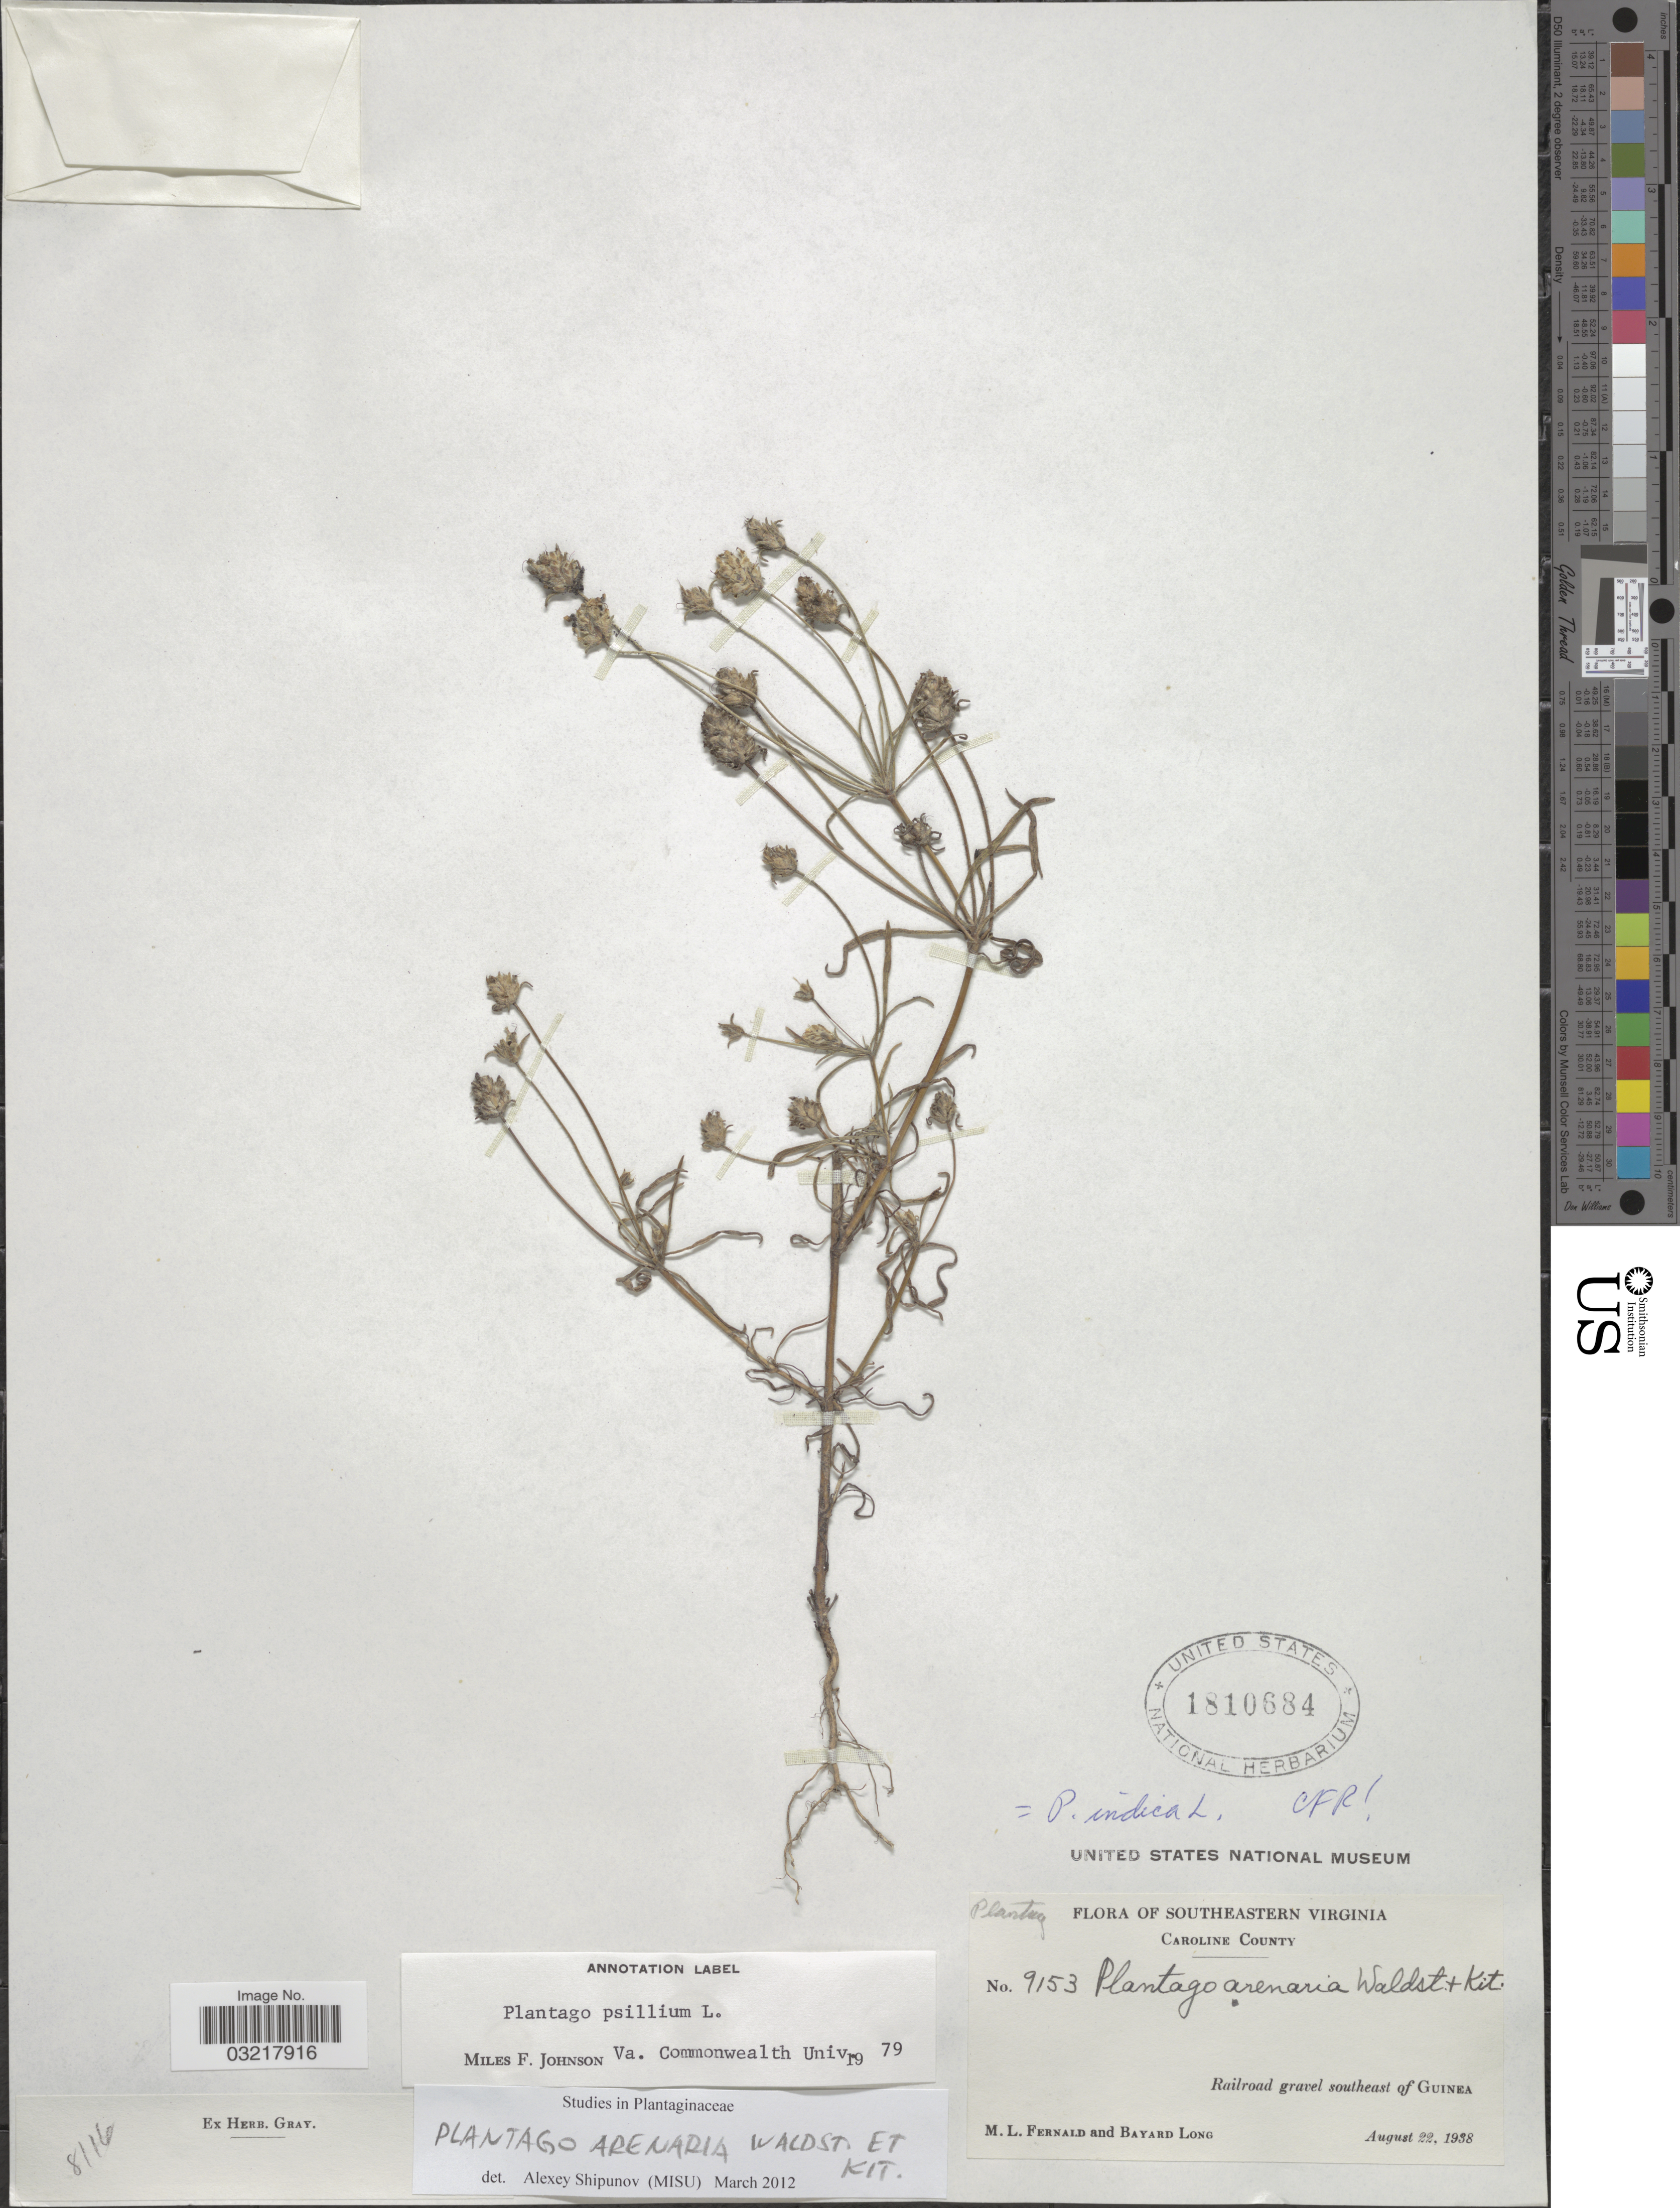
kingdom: Plantae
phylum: Tracheophyta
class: Magnoliopsida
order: Lamiales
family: Plantaginaceae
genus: Plantago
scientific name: Plantago arenaria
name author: Waldst. & Kit.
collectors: M. L. Fernald & B. Long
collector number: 9153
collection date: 1938-08-22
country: United States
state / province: Virginia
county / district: Caroline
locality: Southeastern Virginia. Caroline County. Railroad gravel southeast of Guinea.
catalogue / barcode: US 1810684